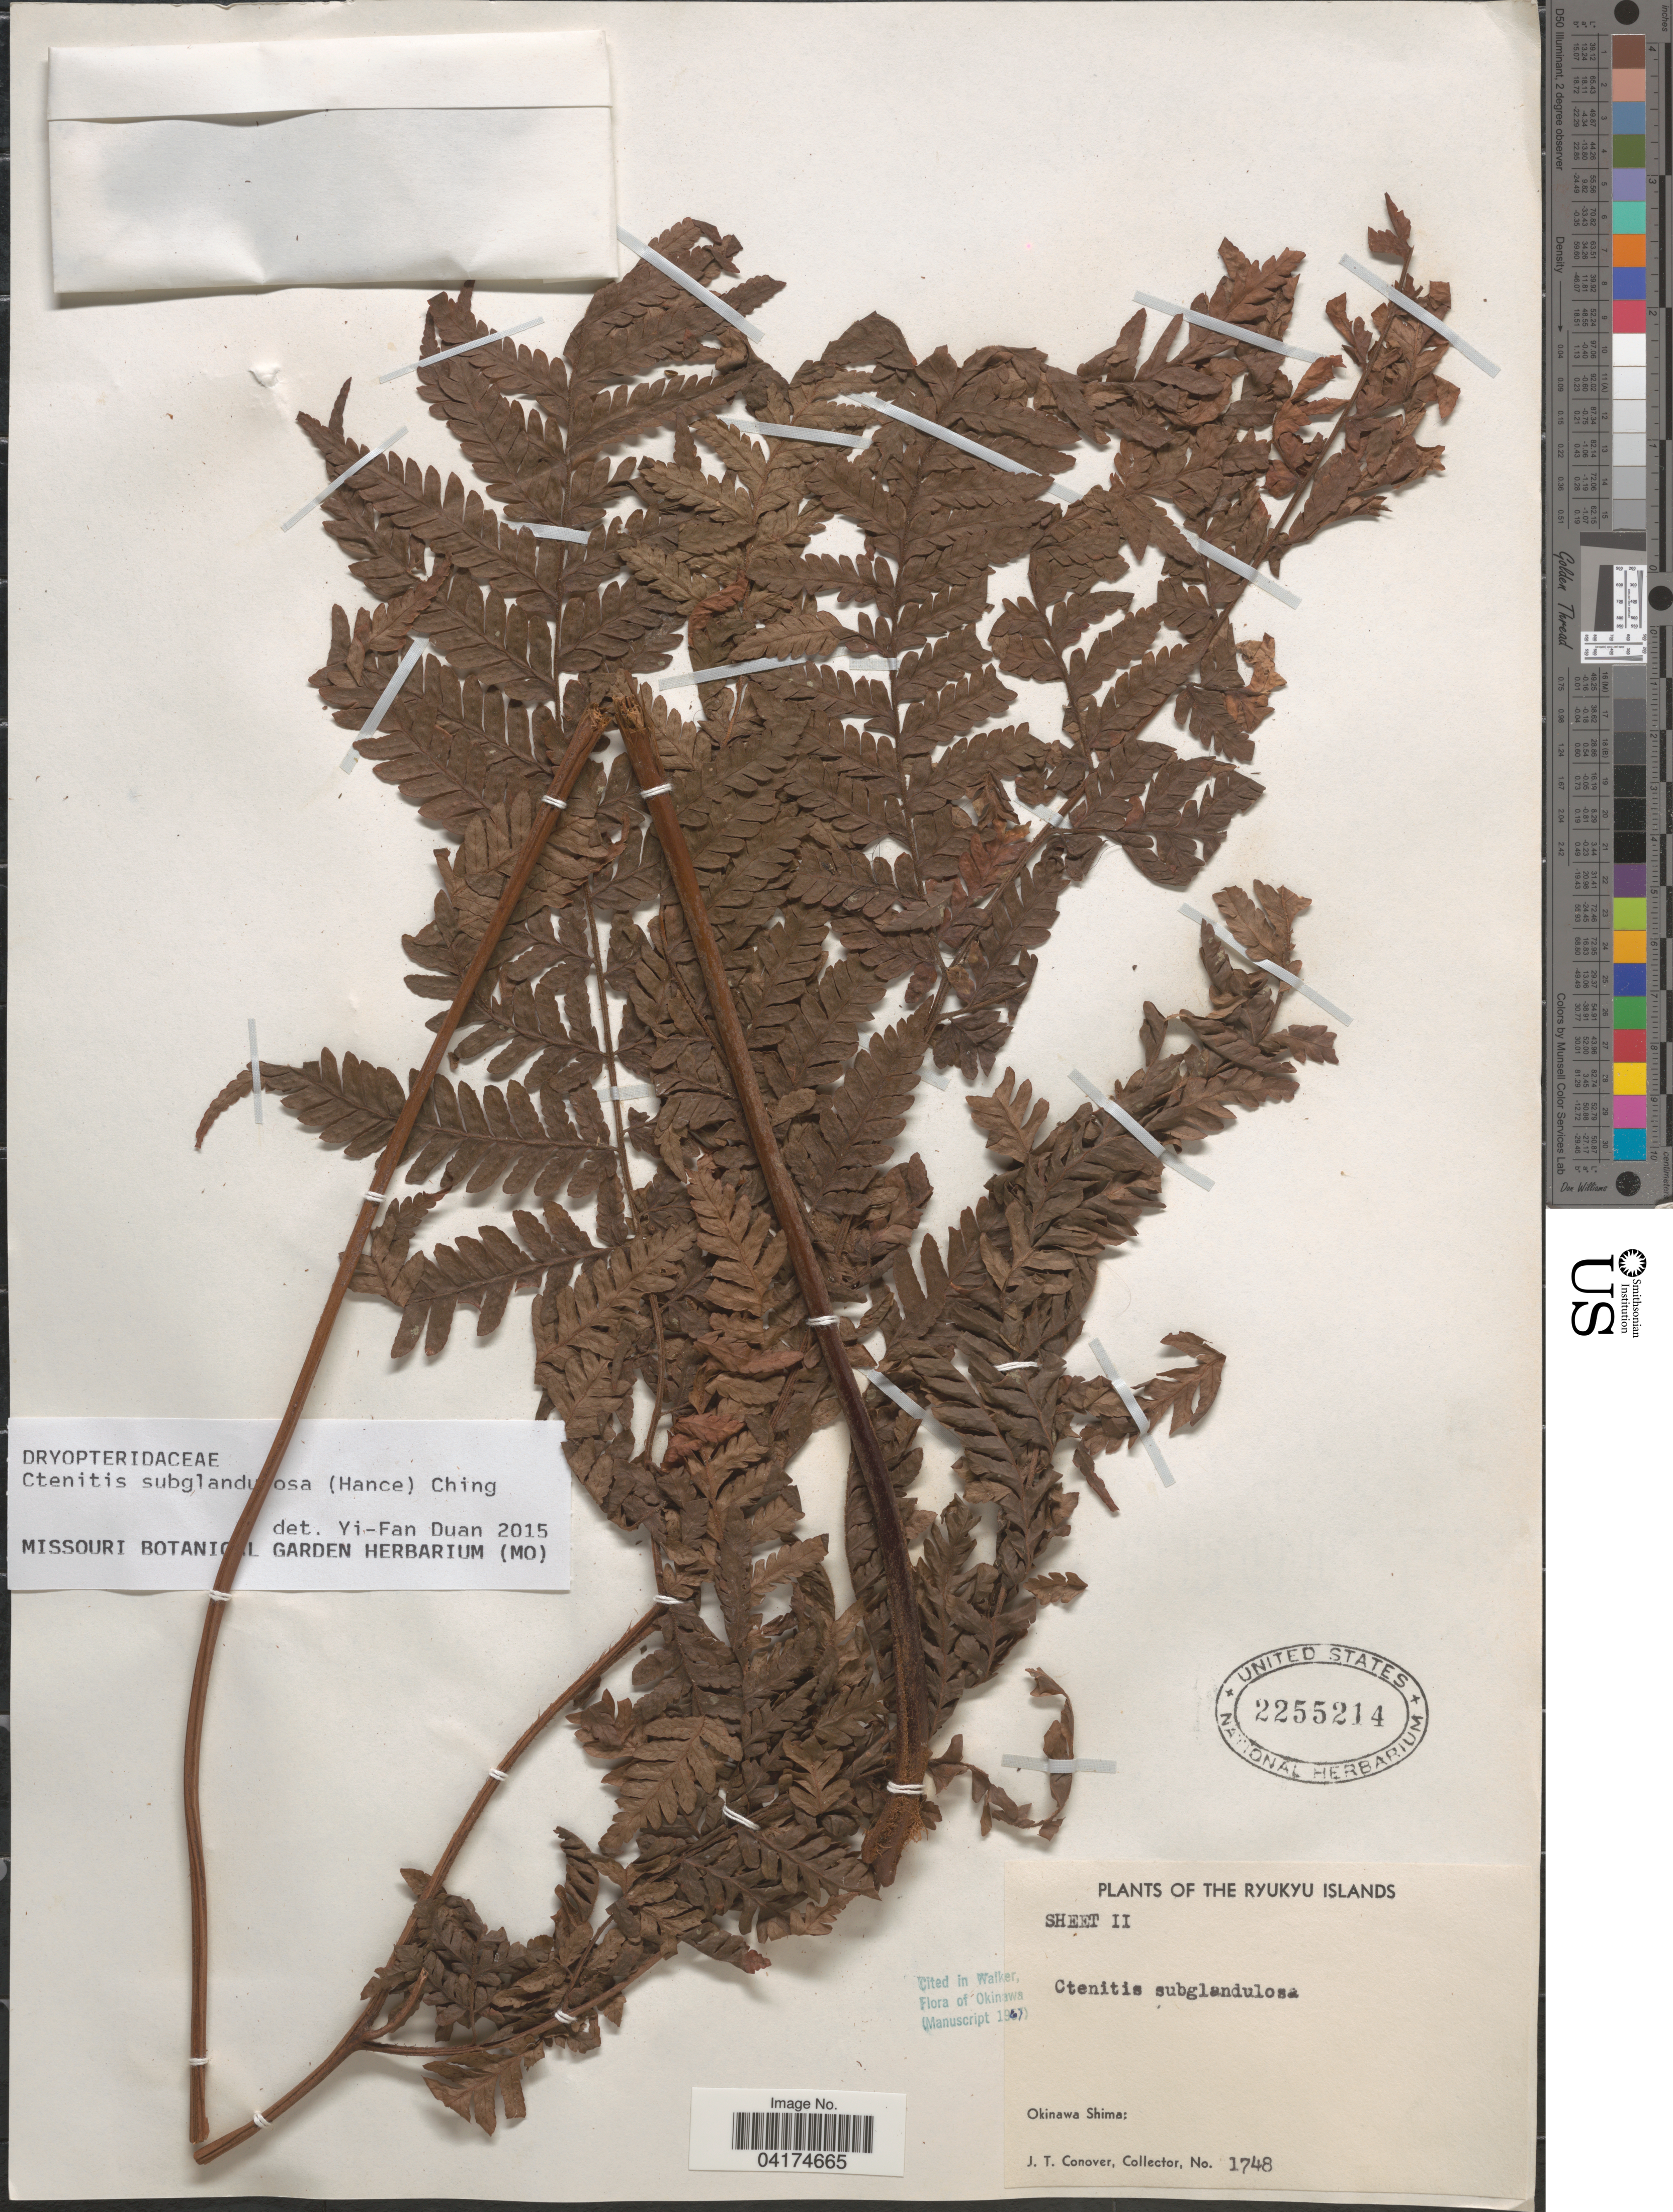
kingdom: Plantae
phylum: Tracheophyta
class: Polypodiopsida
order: Polypodiales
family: Dryopteridaceae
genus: Ctenitis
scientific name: Ctenitis subglandulosa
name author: (Hance) Ching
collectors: J. T. Conover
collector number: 1748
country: Japan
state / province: Okinawa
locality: The Ryukyu Islands. Okinawa Shima.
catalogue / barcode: US 2255214